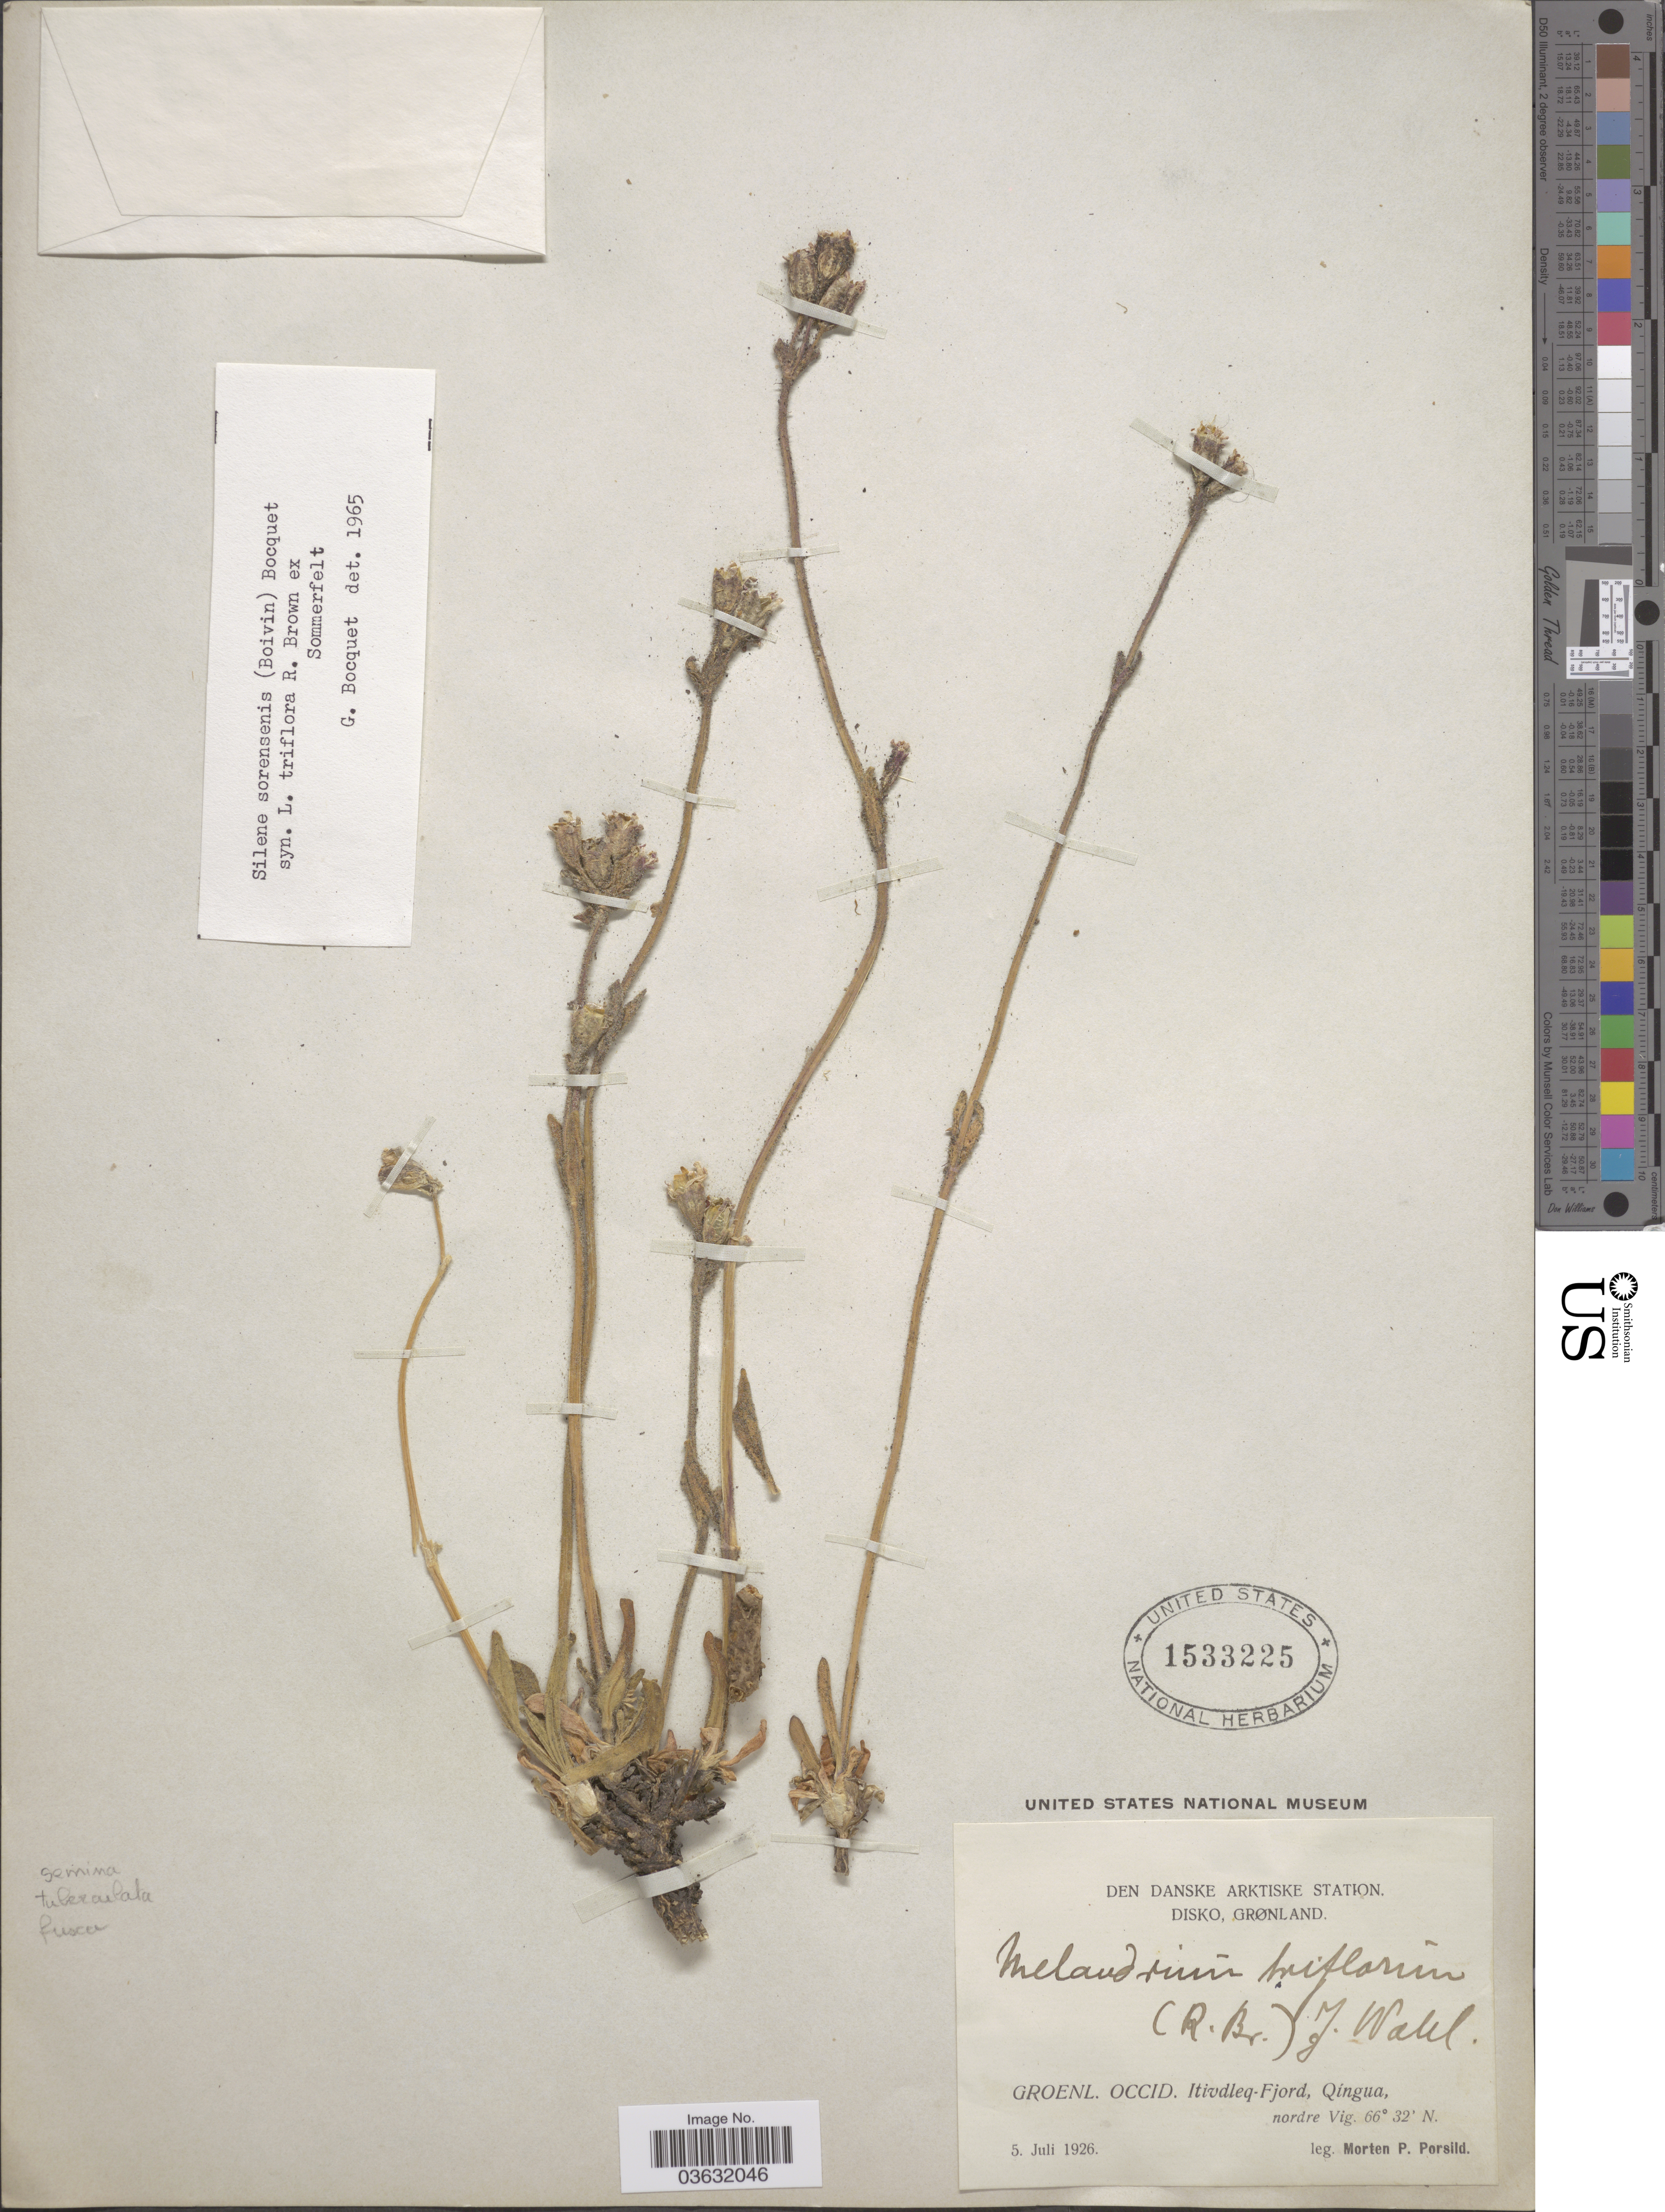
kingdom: Plantae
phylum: Tracheophyta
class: Magnoliopsida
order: Caryophyllales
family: Caryophyllaceae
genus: Silene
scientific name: Silene sorensenis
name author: (B. Boivin) Bocquet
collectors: M. P. Porsild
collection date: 1926-07-05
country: Greenland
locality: Den Danske, Arktiske Station. Groenl. Occid. Itivdleq-Fjord, Qíngua.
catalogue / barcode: US 1533225